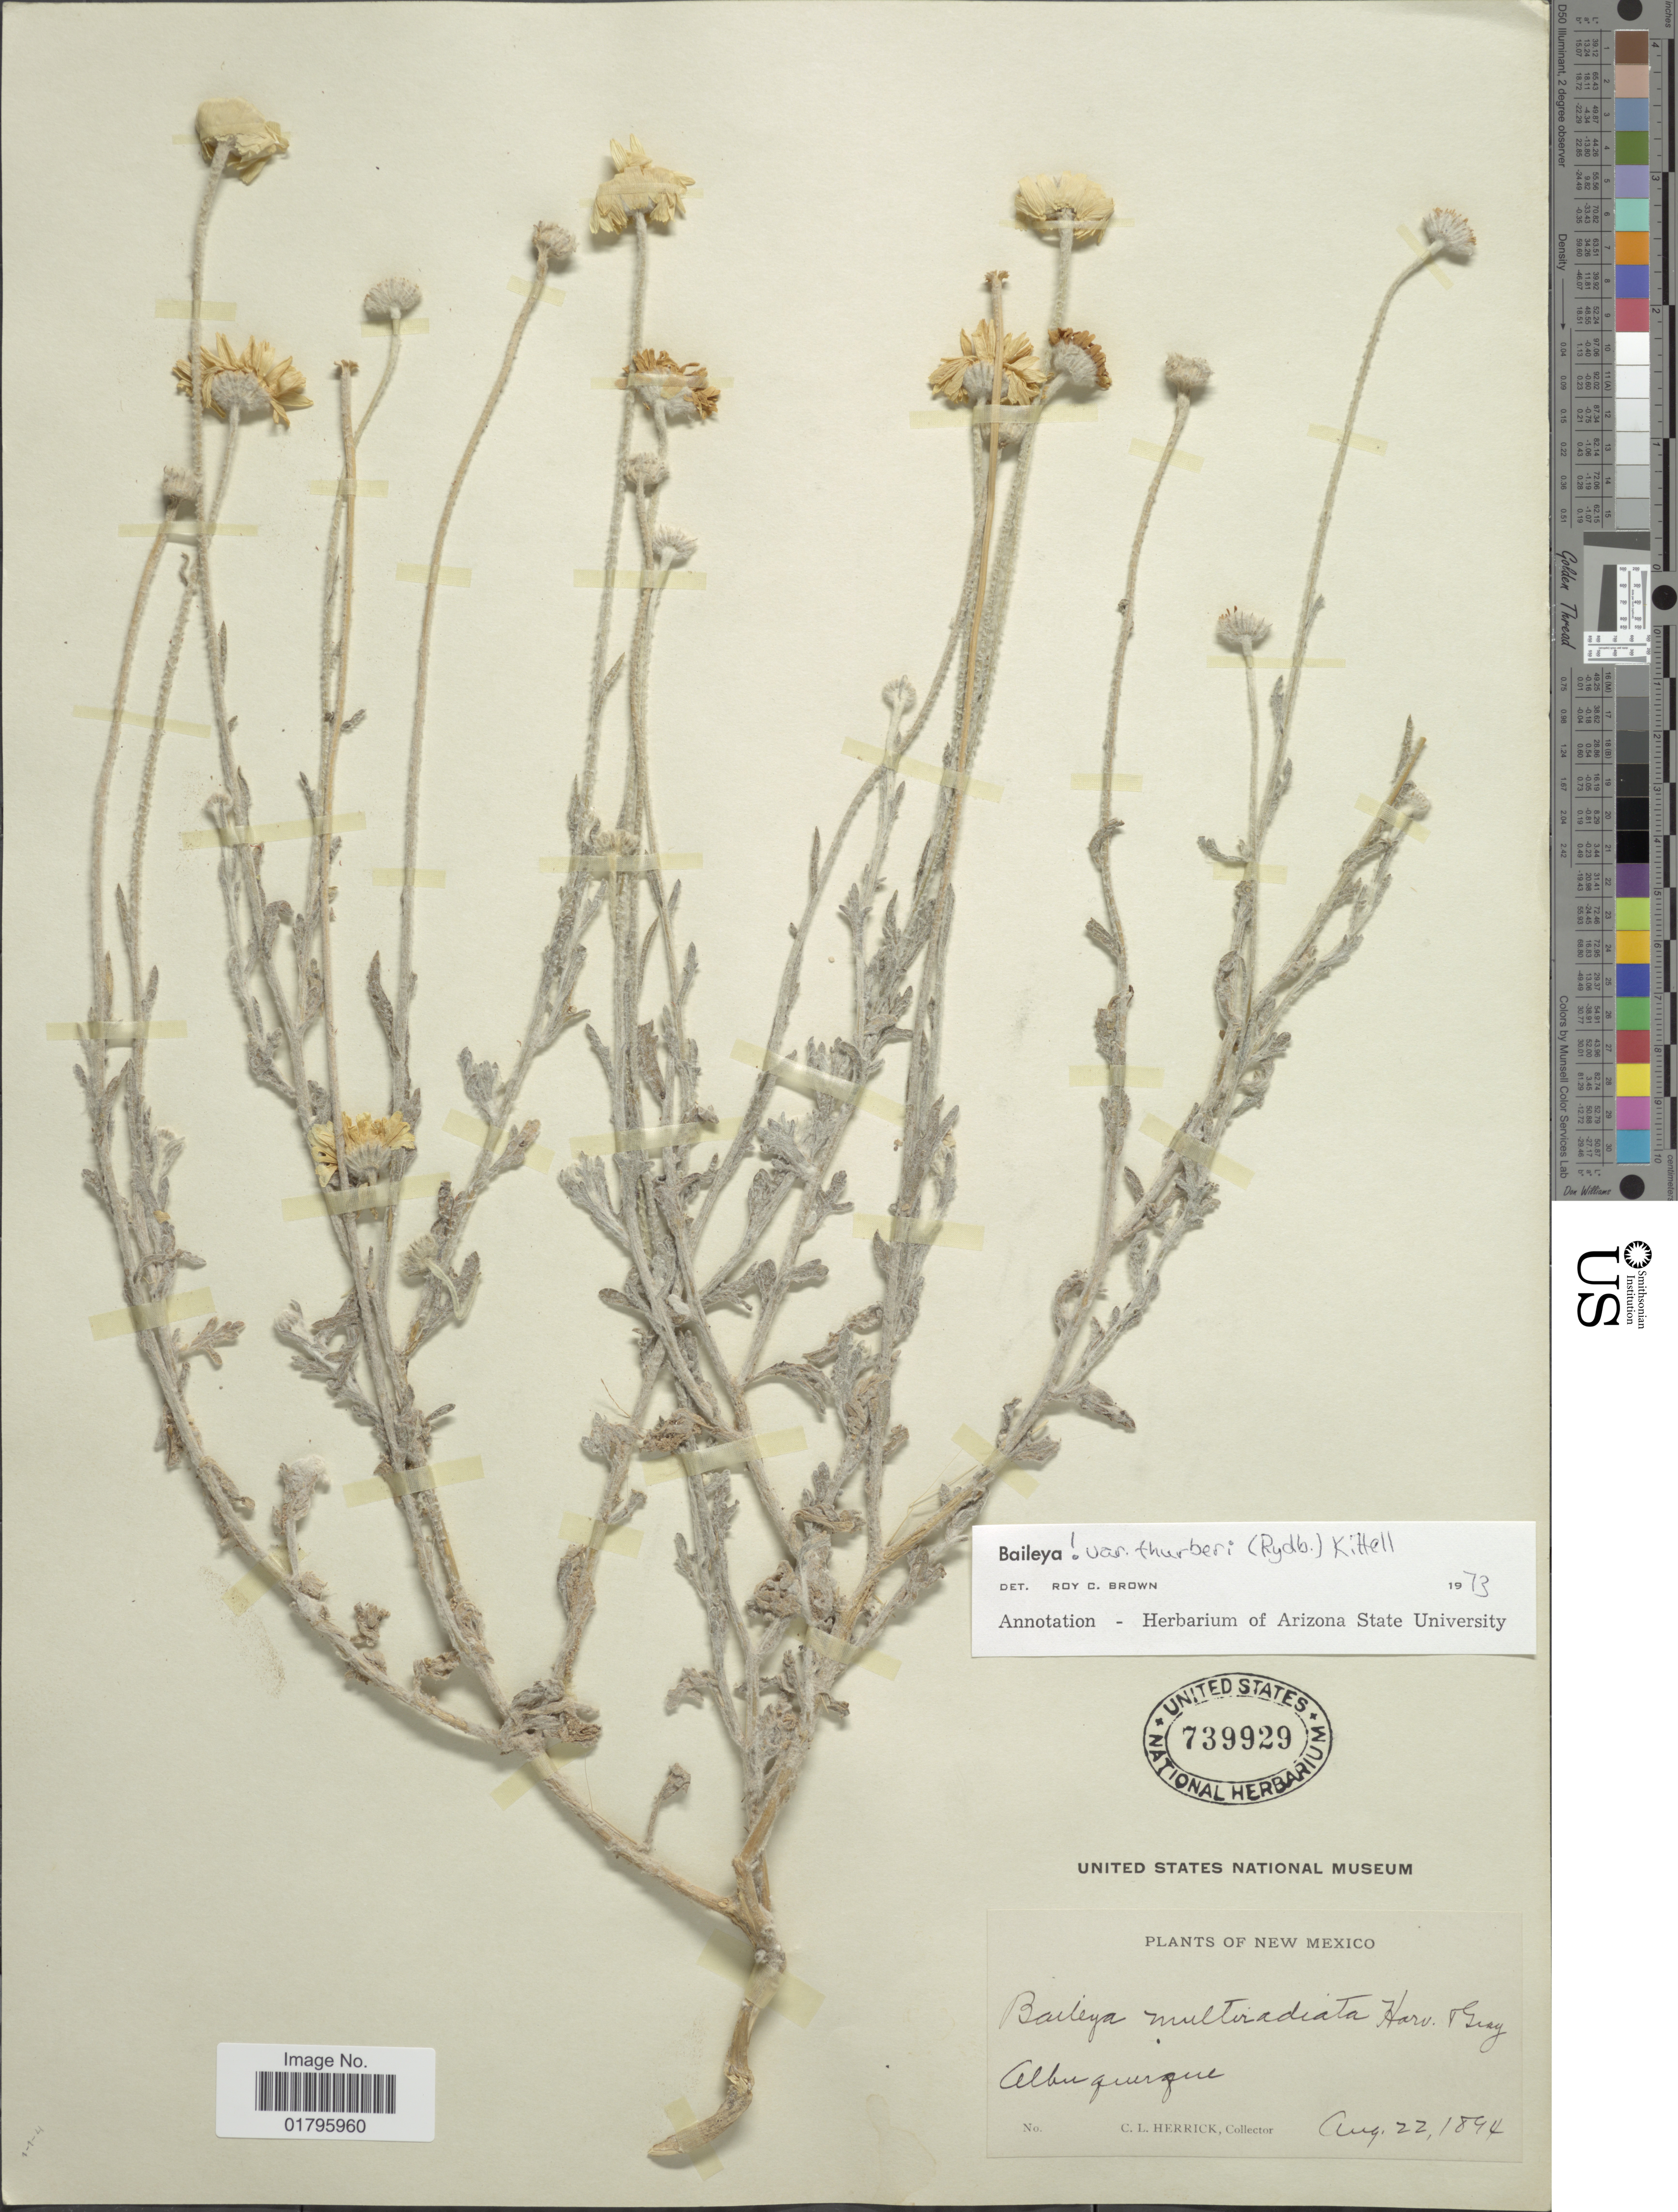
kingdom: Plantae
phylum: Tracheophyta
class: Magnoliopsida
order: Asterales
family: Asteraceae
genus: Baileya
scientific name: Baileya multiradiata var. thurberi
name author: (Rydb.) Kittell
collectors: C. Herrick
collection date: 1894-08-22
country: United States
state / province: New Mexico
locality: Albuquerque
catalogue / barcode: US 739929